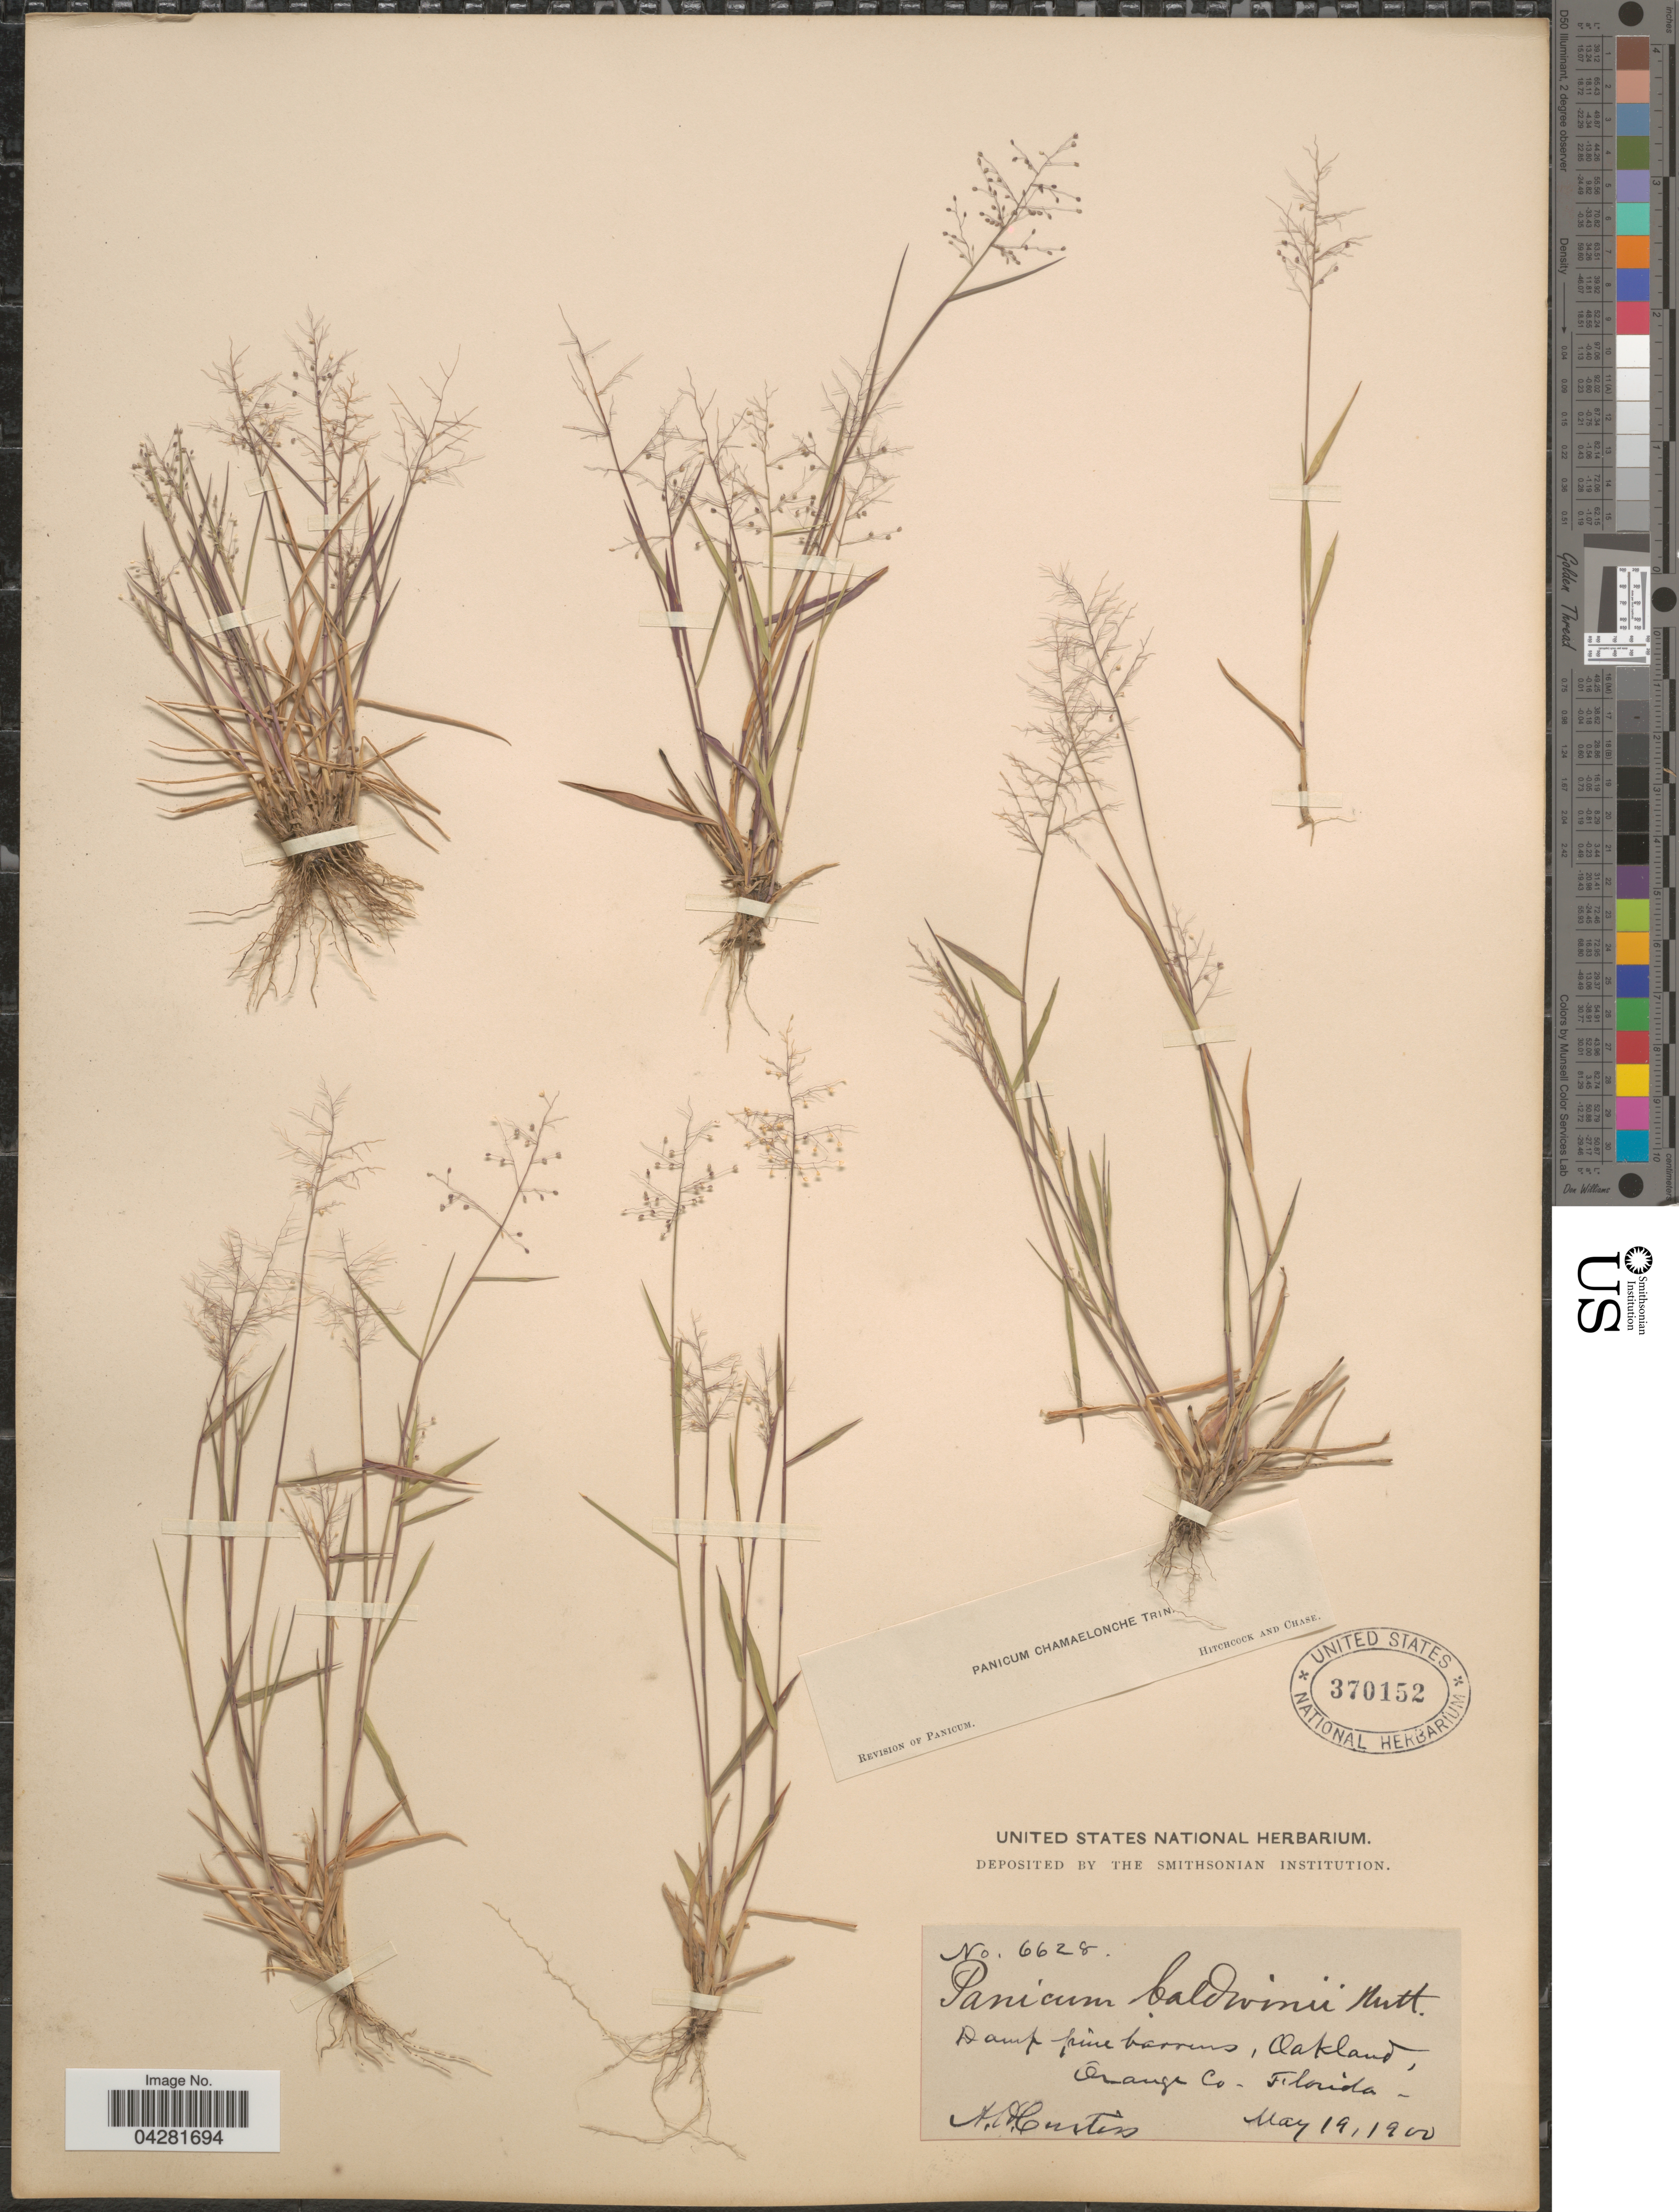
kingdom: Plantae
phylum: Tracheophyta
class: Liliopsida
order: Poales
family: Poaceae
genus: Dichanthelium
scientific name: Dichanthelium ensifolium var. ensifolium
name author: (Baldwin ex Elliot) Gould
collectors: A. H. Curtiss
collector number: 6628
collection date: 1900-05-19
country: United States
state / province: Florida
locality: Damp pine barrens, Oakland, Orange Co.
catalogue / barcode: US 370152